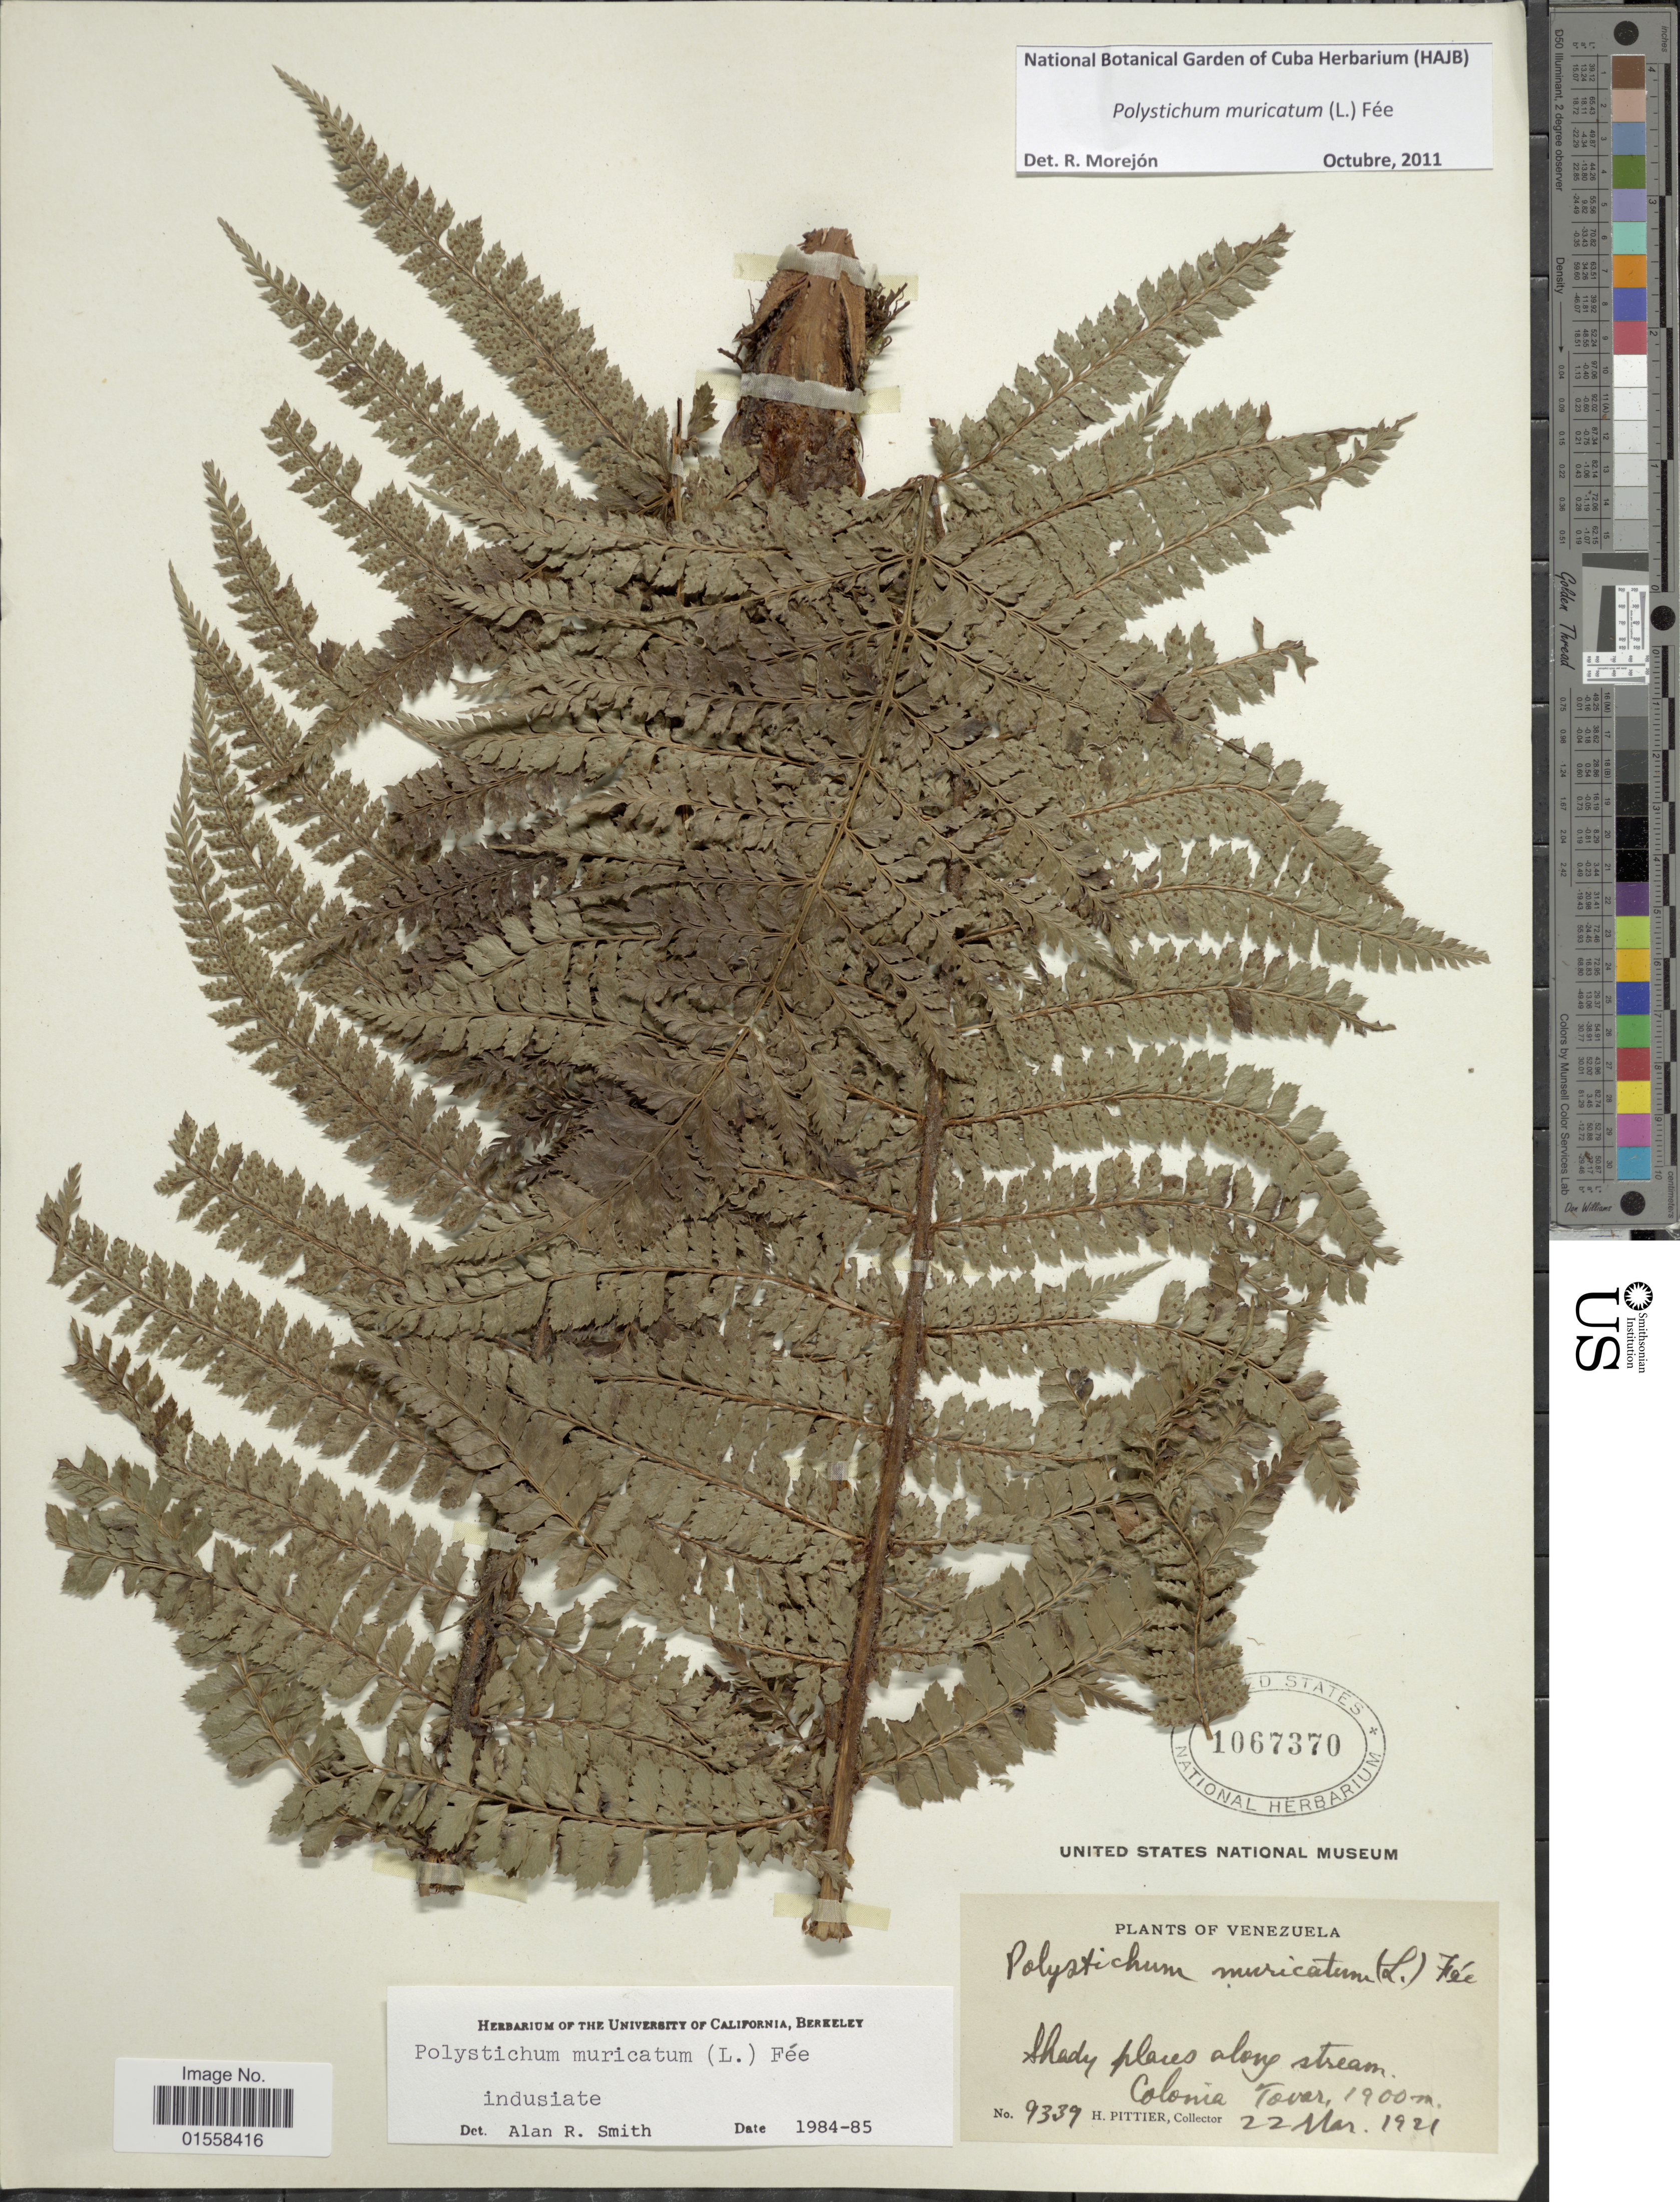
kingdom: Plantae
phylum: Tracheophyta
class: Polypodiopsida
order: Polypodiales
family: Dryopteridaceae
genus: Polystichum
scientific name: Polystichum muricatum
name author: (L.) Fée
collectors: H. F. Pittier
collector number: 9339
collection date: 1921-03-22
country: Venezuela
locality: Venezuela, Colonia Tovar.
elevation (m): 1900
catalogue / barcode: US 1067370